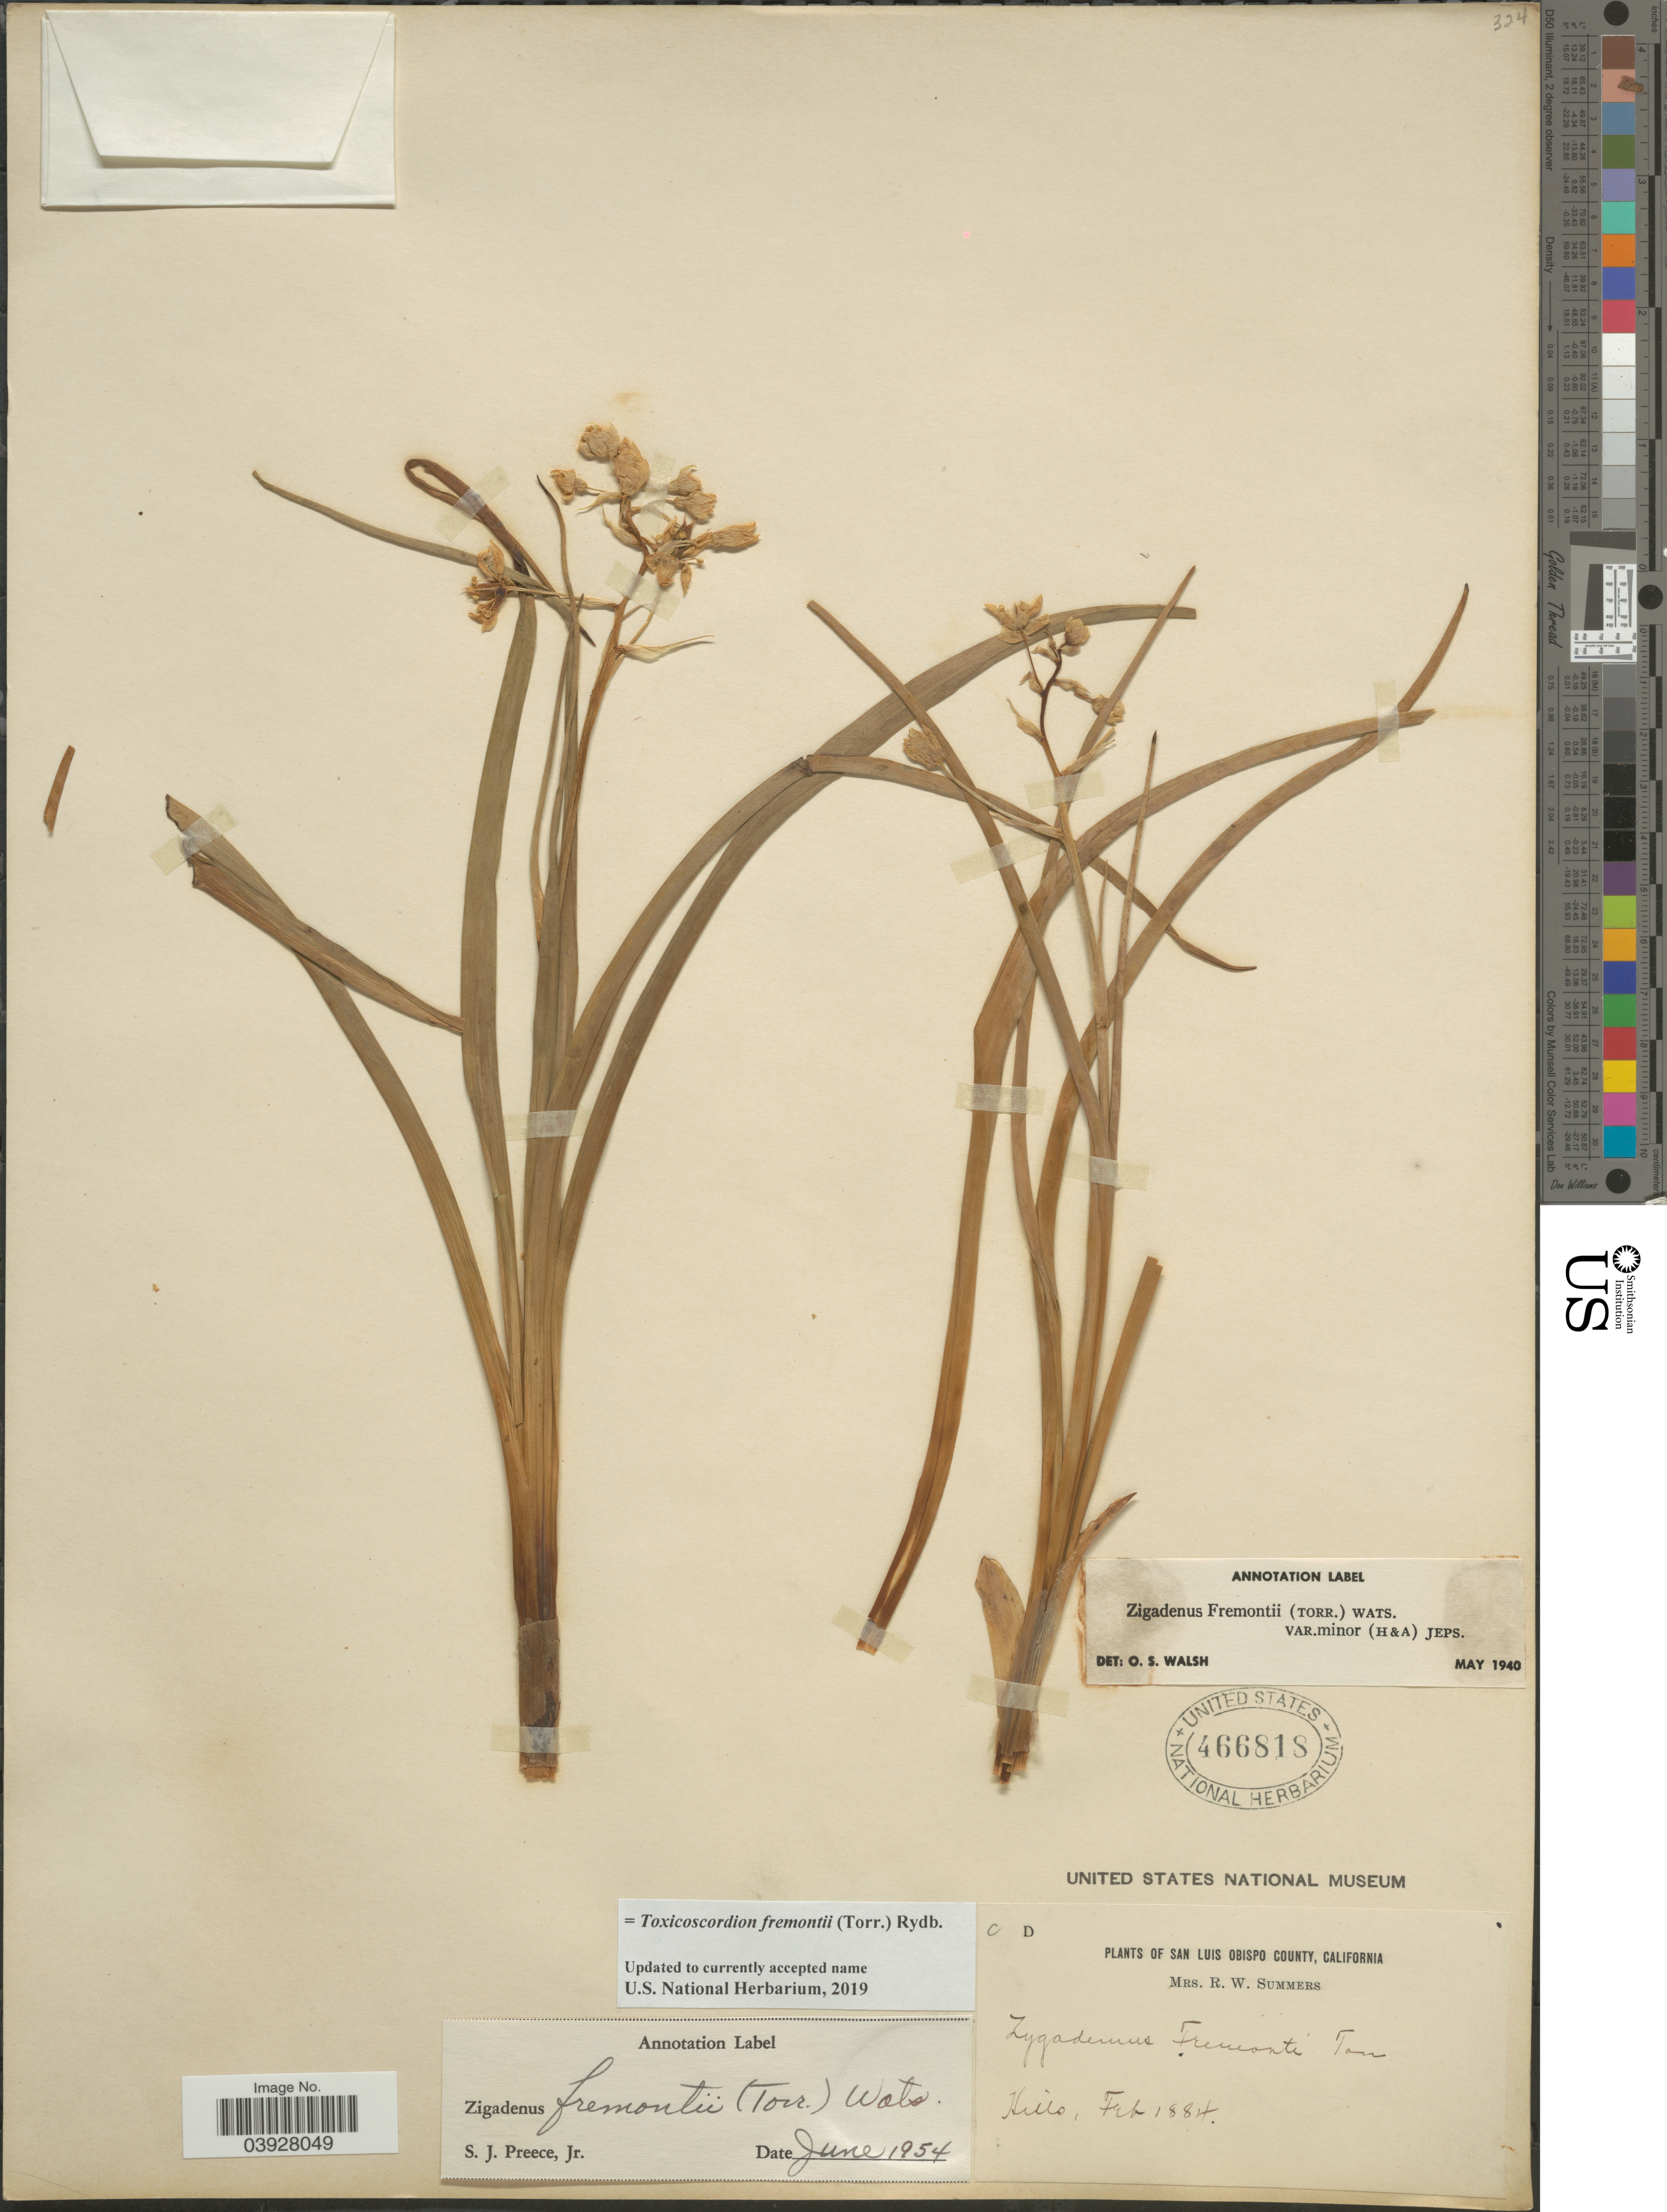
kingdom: Plantae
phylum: Tracheophyta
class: Liliopsida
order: Liliales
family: Melanthiaceae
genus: Toxicoscordion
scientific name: Toxicoscordion fremontii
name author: (Torr.) Rydb.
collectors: R. Summers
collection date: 1884-02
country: United States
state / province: California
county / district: San Luis Obispo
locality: San Luis Obispo County. Hills.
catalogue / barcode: US 466818